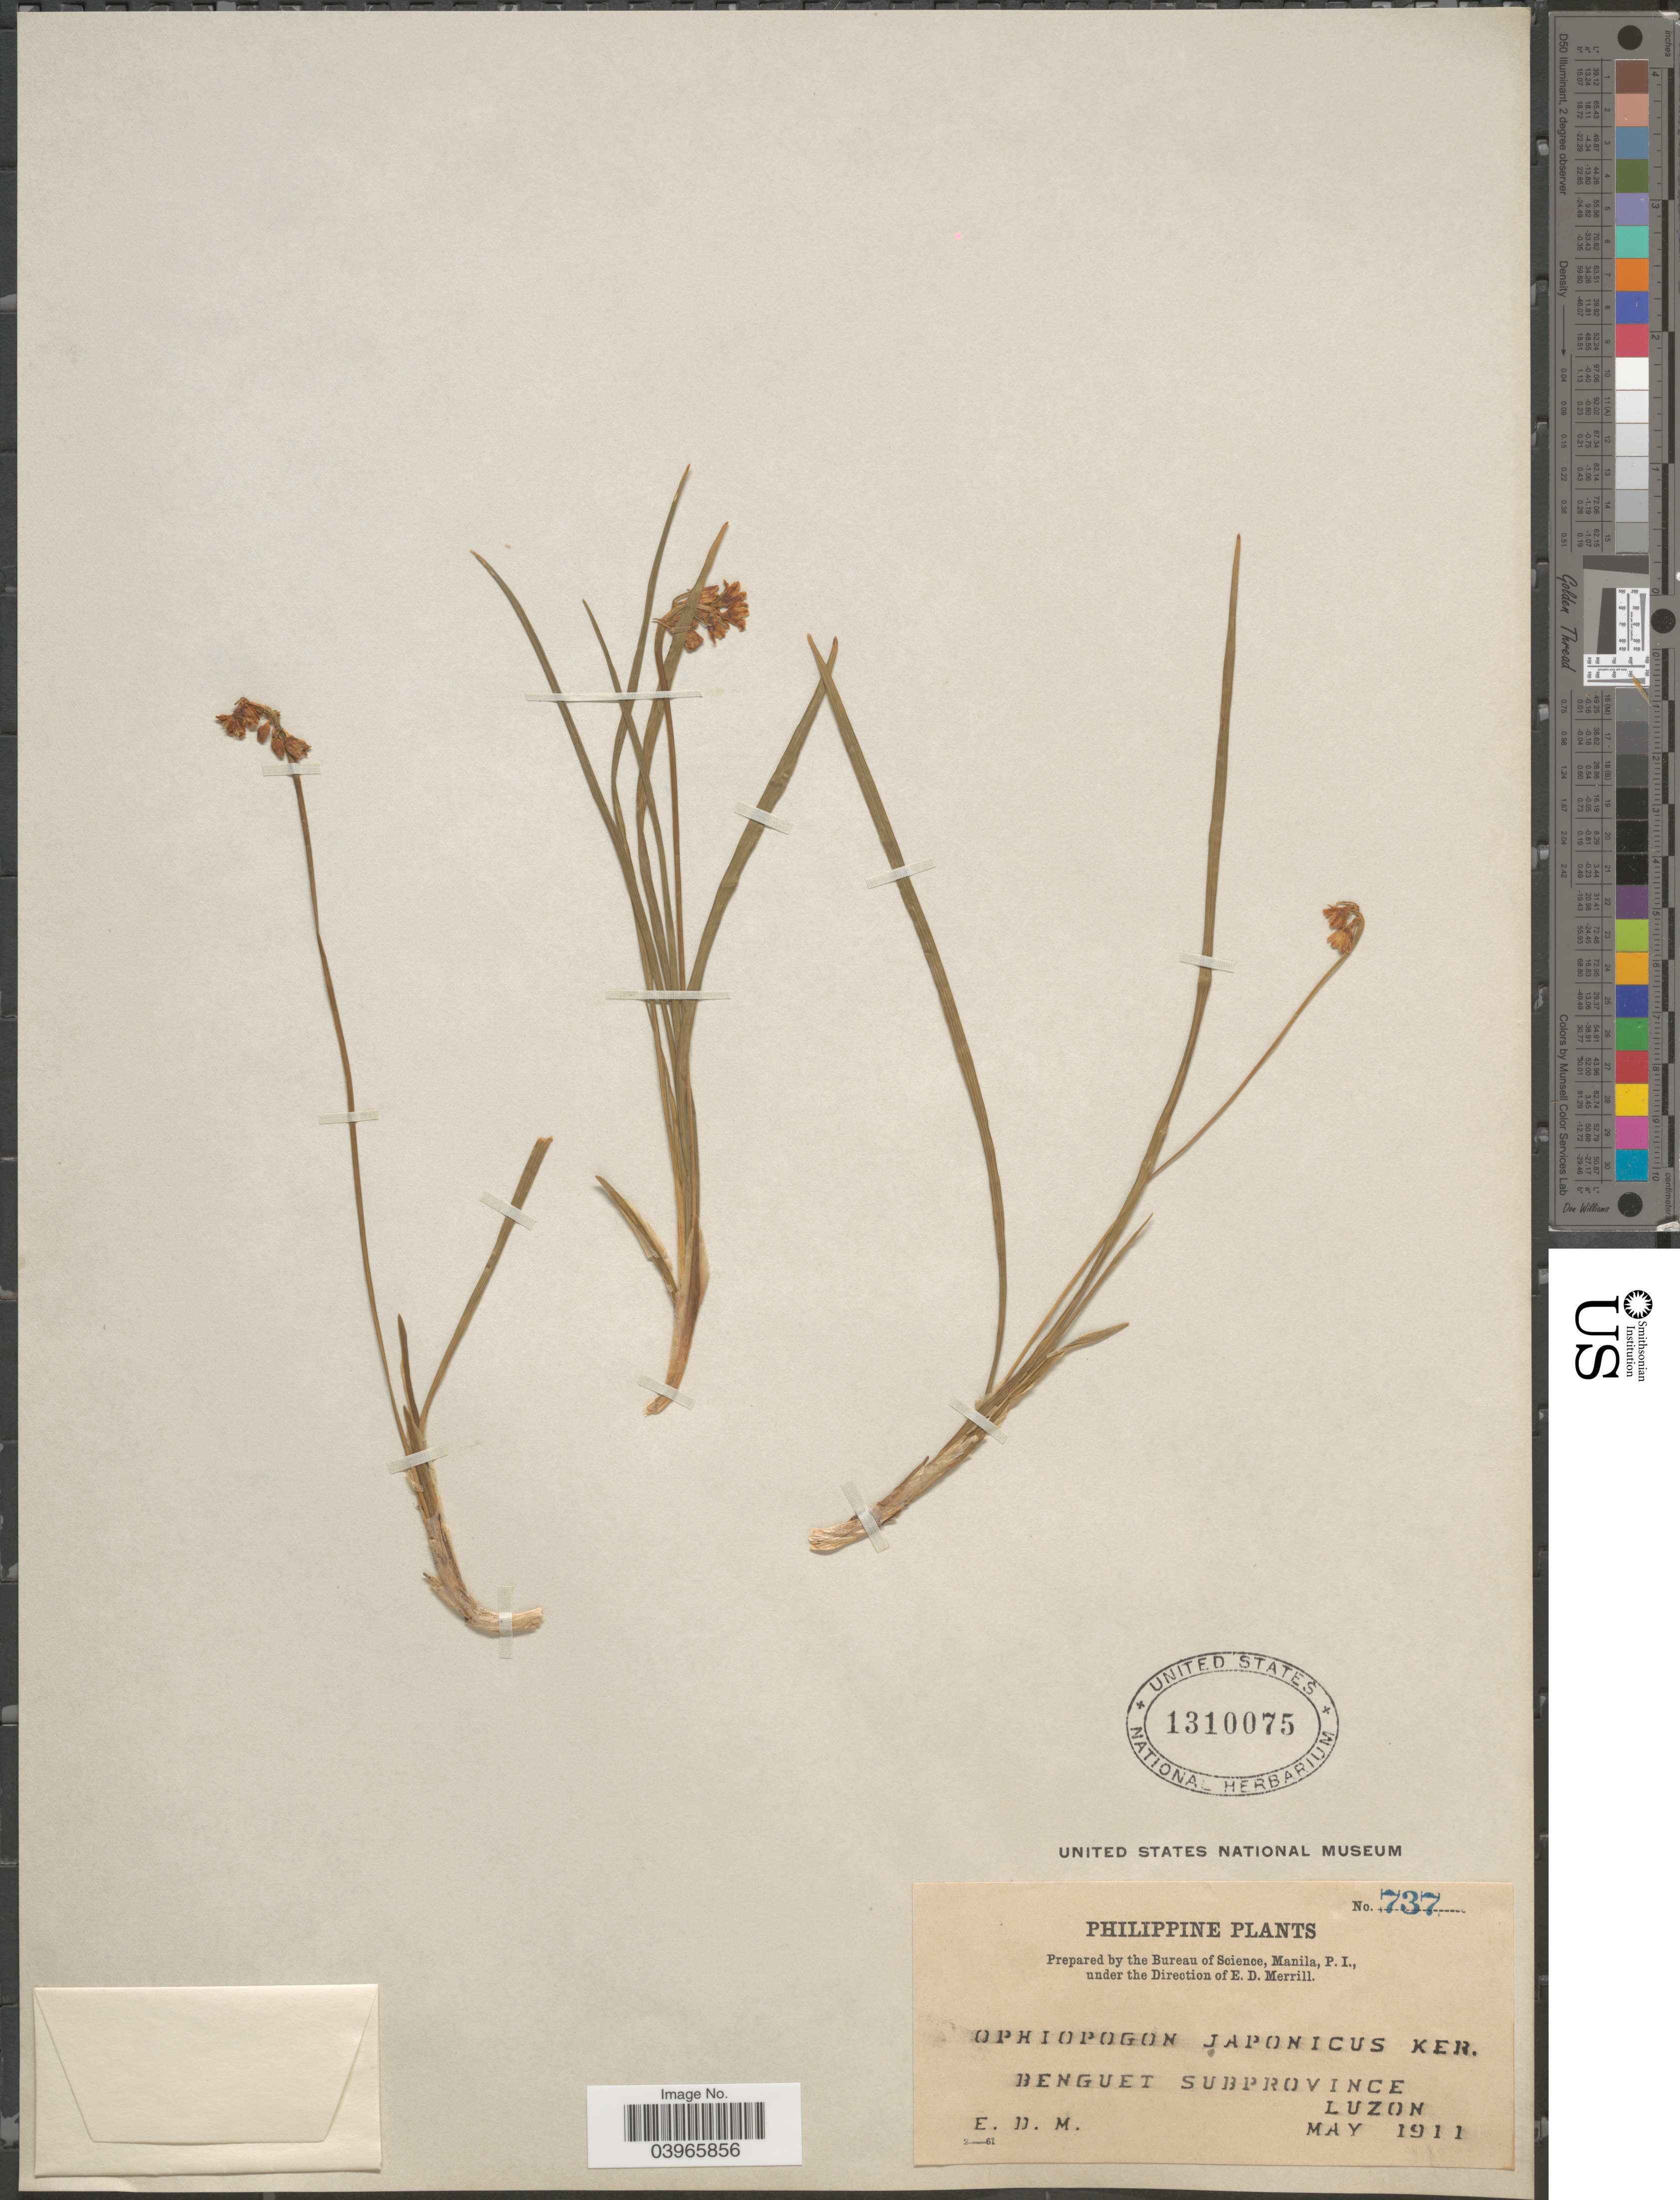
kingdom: Plantae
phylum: Tracheophyta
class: Liliopsida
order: Asparagales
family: Asparagaceae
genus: Ophiopogon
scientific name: Ophiopogon japonicus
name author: (L. f.) Ker Gawl.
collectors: E. D. Merrill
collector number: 737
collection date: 1911-05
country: Philippines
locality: Benguet Subprovince. Luzon.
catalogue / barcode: US 1310075